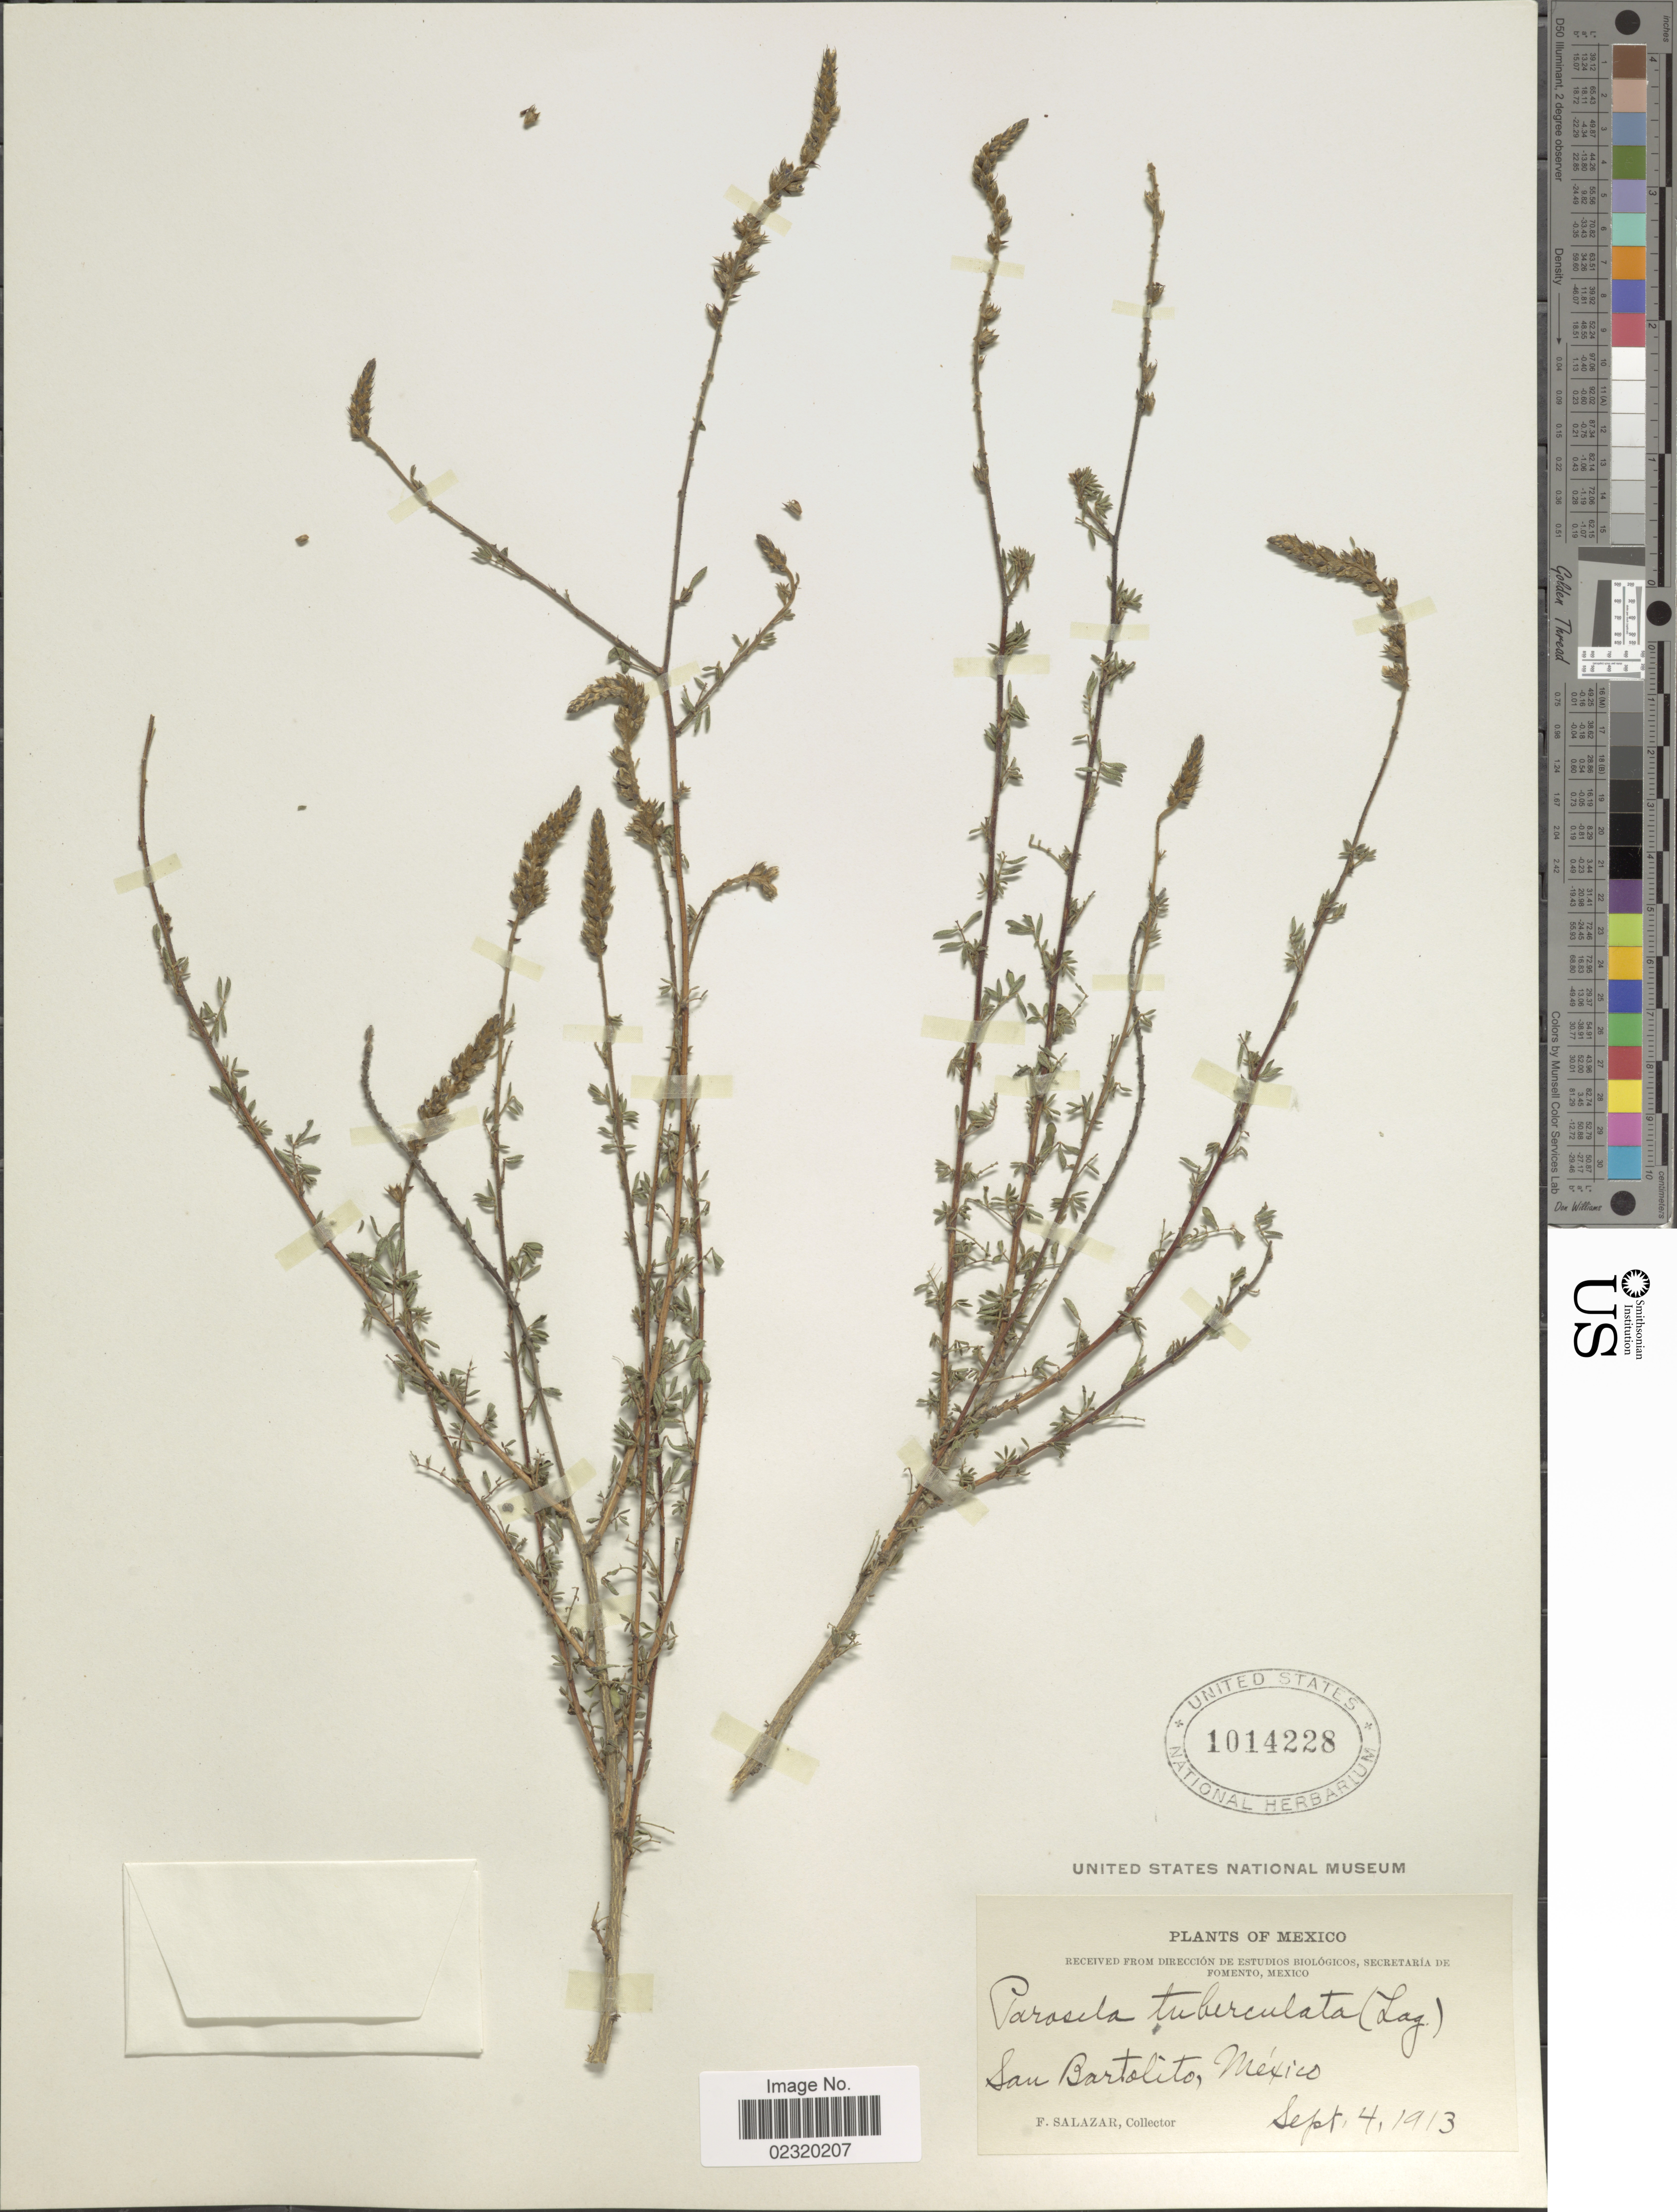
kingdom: Plantae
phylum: Tracheophyta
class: Magnoliopsida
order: Fabales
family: Fabaceae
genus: Dalea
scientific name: Dalea tuberculata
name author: Lag.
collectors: F. Salazar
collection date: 1913-09-04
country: Mexico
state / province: México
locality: San Bartolito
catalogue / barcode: US 1014228